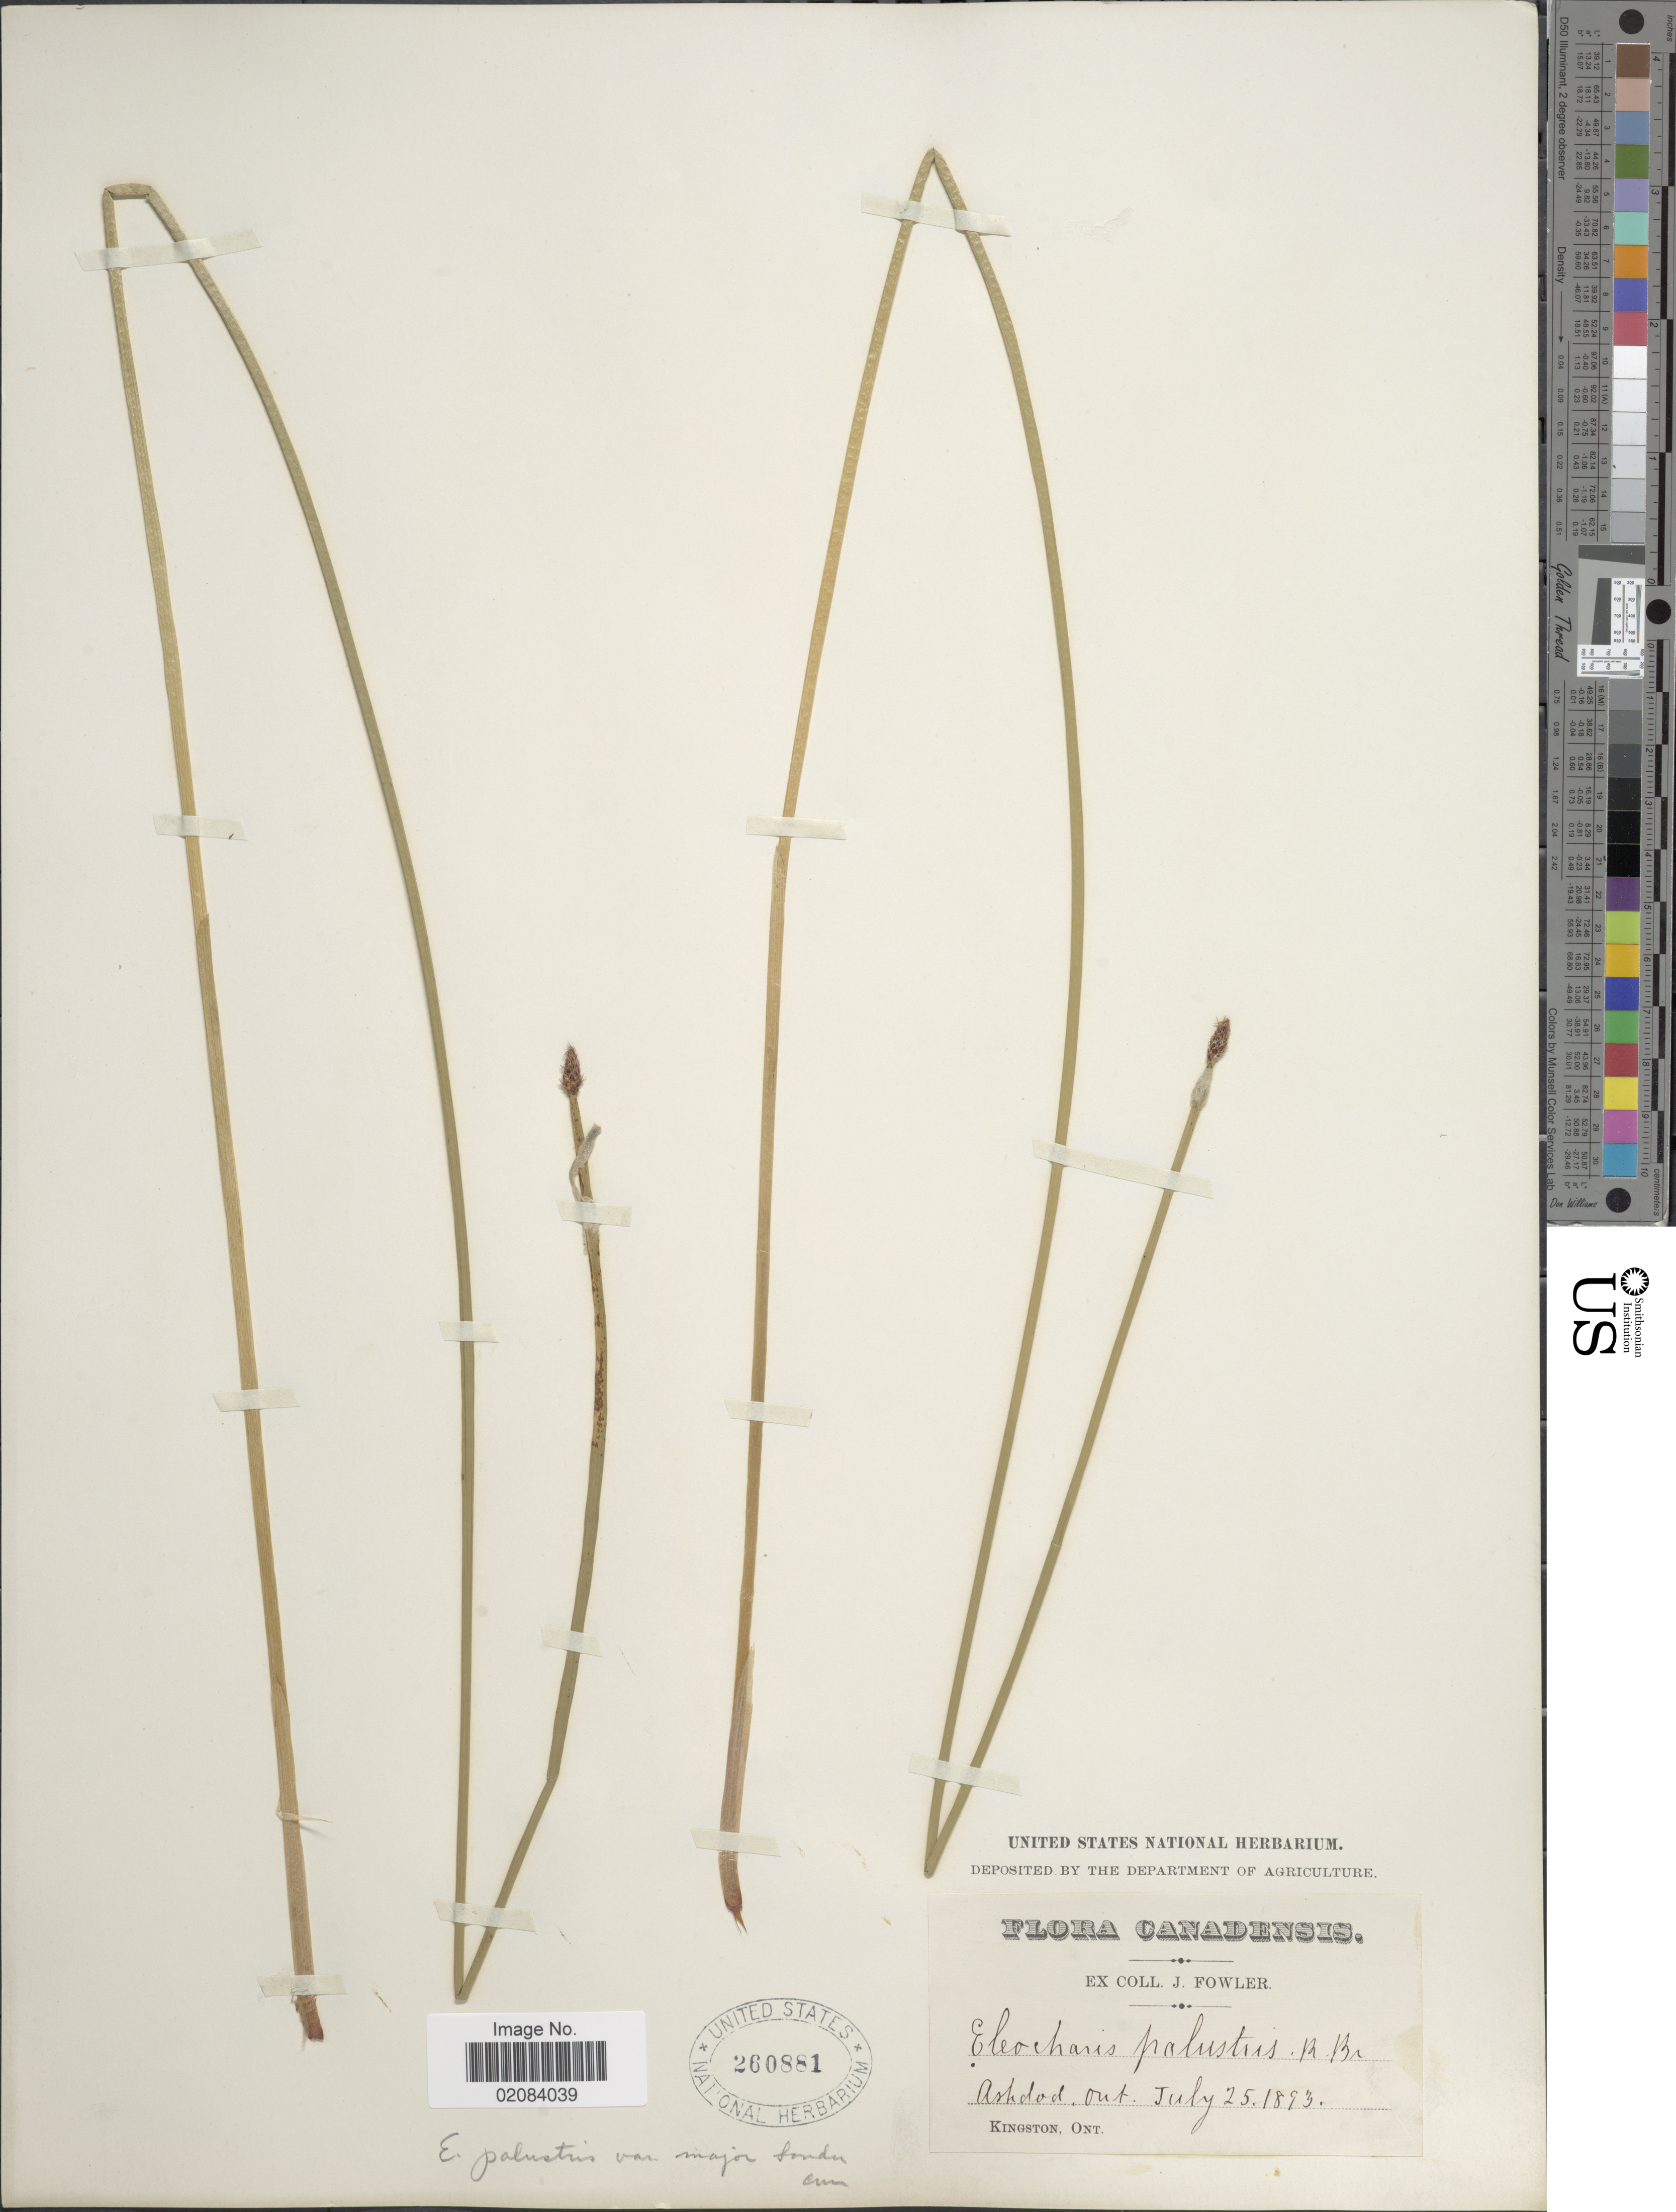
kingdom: Plantae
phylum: Tracheophyta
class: Liliopsida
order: Poales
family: Cyperaceae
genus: Eleocharis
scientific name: Eleocharis palustris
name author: (L.) Roem. & Schult.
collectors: J. P. Fowler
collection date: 1893-07-25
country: Canada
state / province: Ontario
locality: Ashdad, Ont. Kingtson Ont.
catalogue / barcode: US 260881